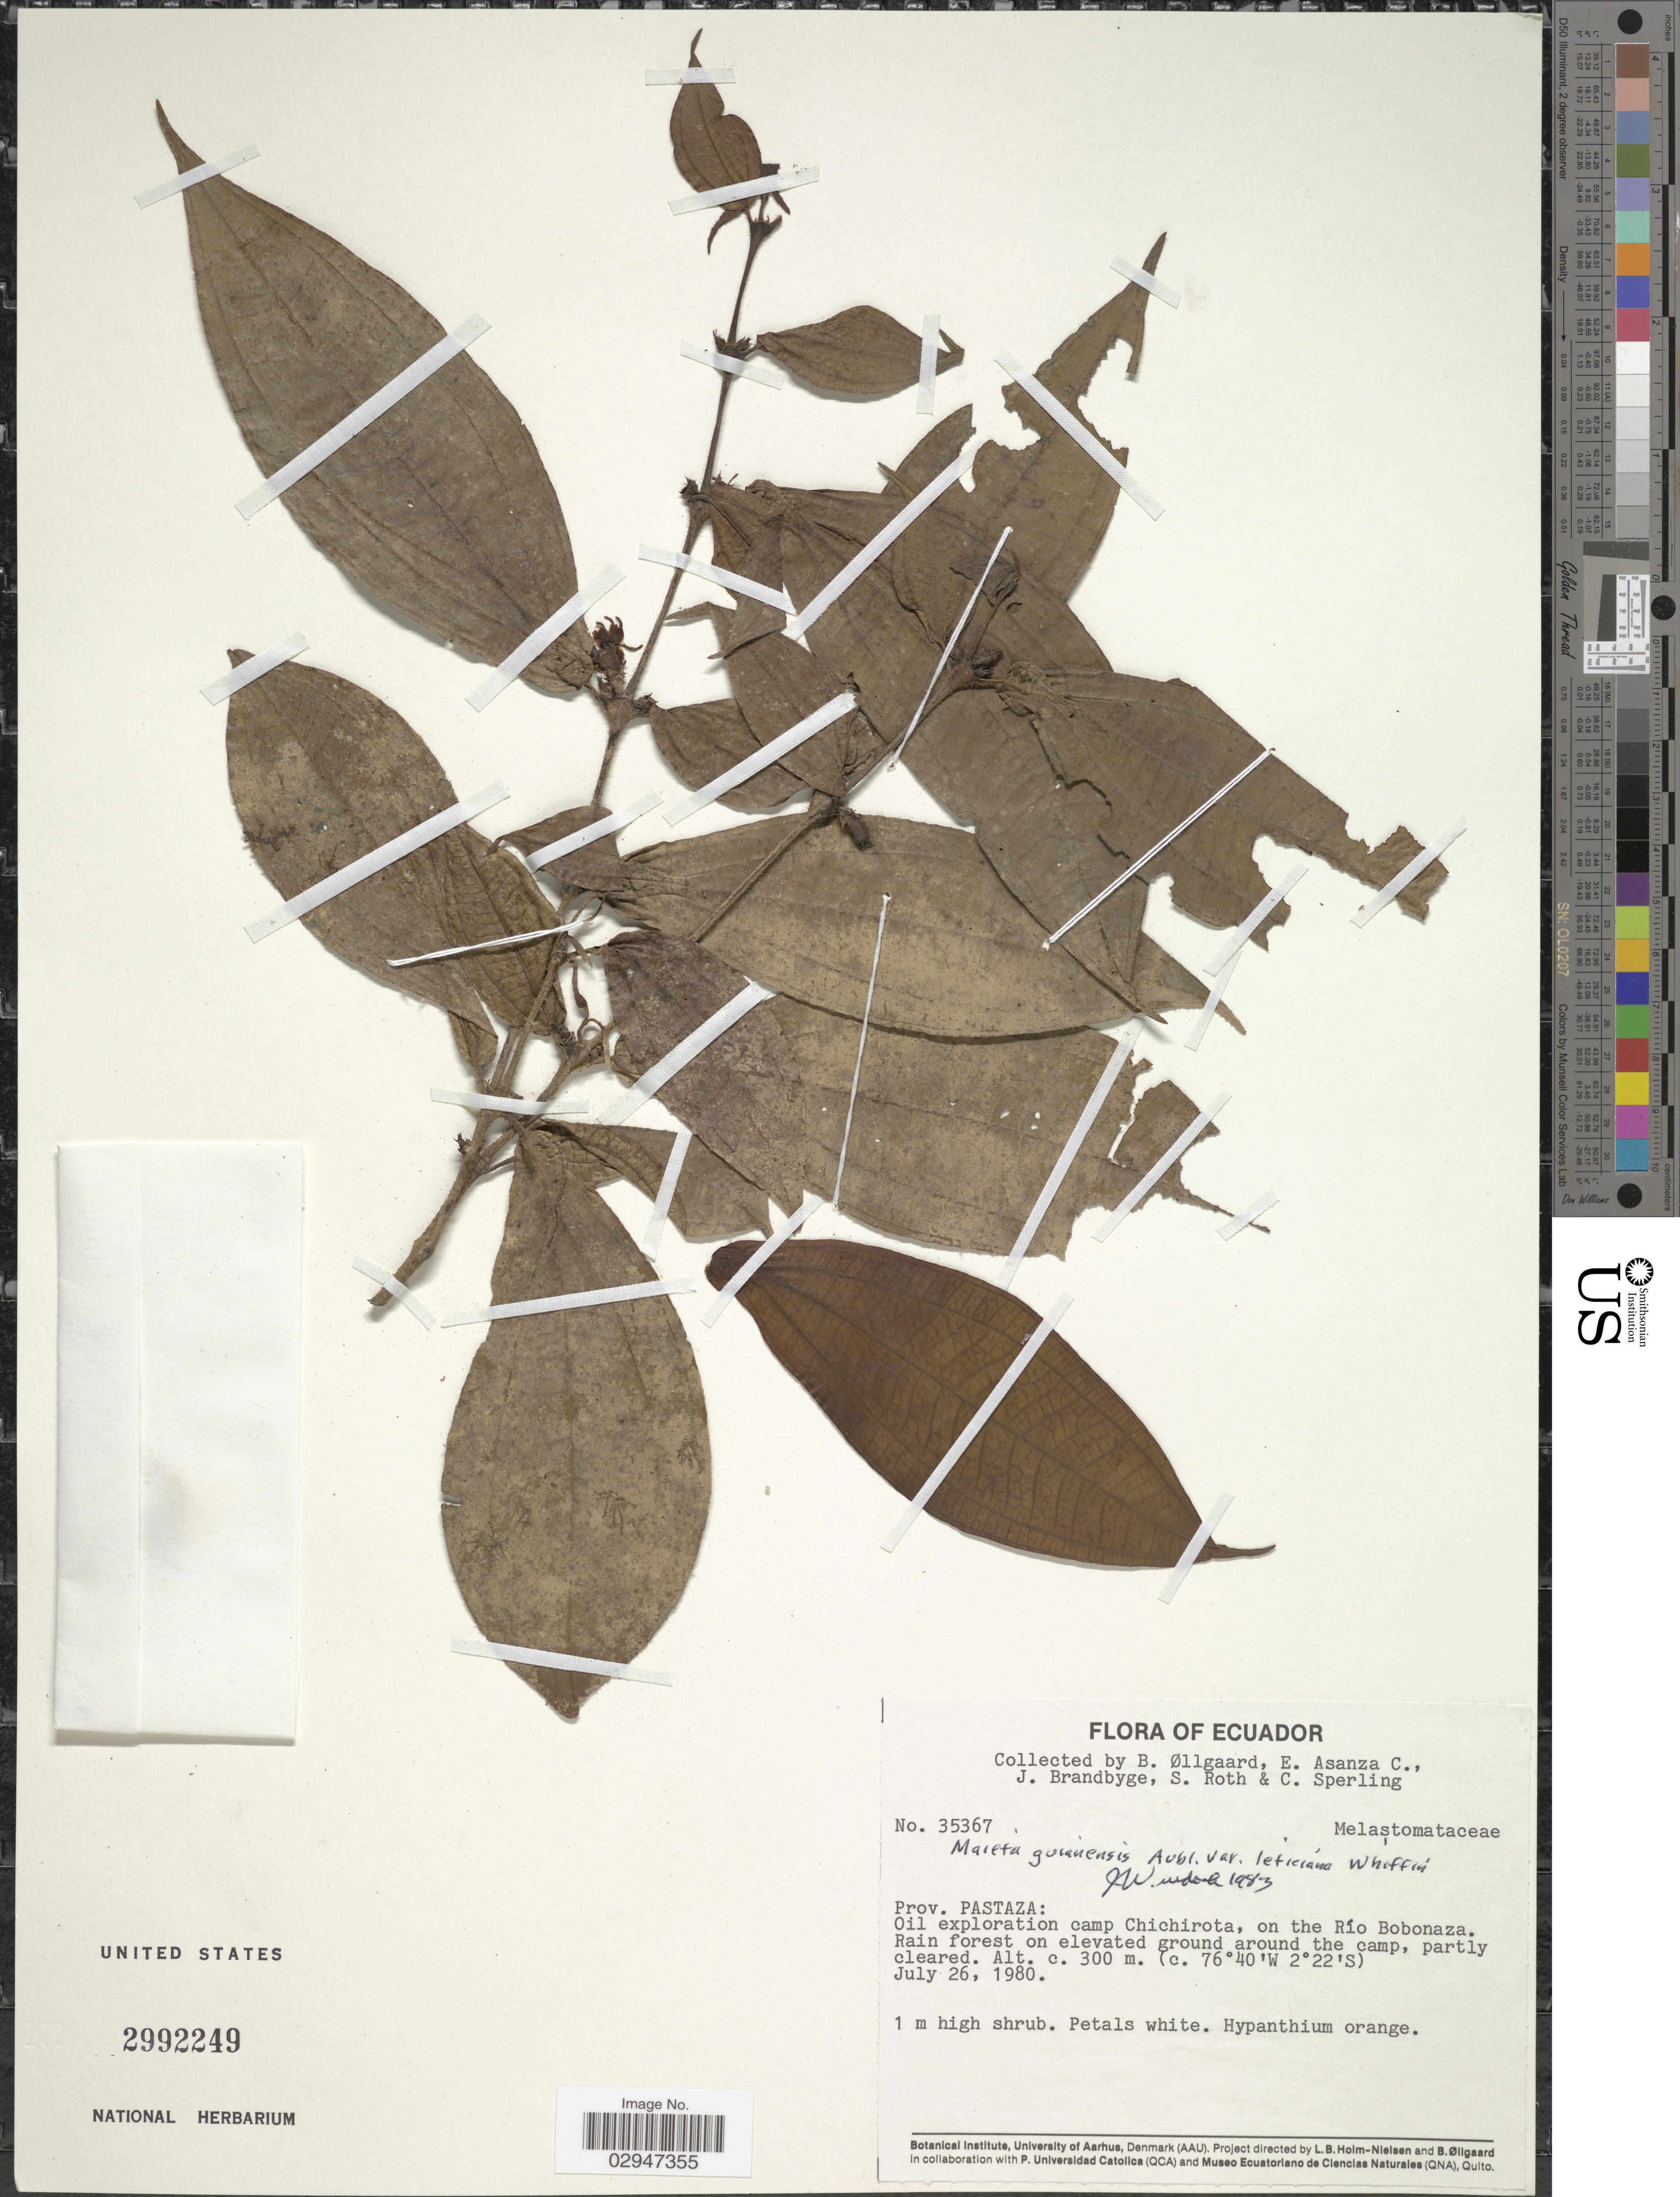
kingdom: Plantae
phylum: Tracheophyta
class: Magnoliopsida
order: Myrtales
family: Melastomataceae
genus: Maieta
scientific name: Maieta guianensis var. leticiana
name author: Whiffin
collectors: B. Øllgaard, E. Asanza C., J. Brandbyge, S. Roth & C. Sperling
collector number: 35367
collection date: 1980-07-26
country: Ecuador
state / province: Pastaza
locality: Prov. Pastaza: Oil exploration camp Chichirota, on the Río Bobonaza.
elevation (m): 300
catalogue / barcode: US 2992249